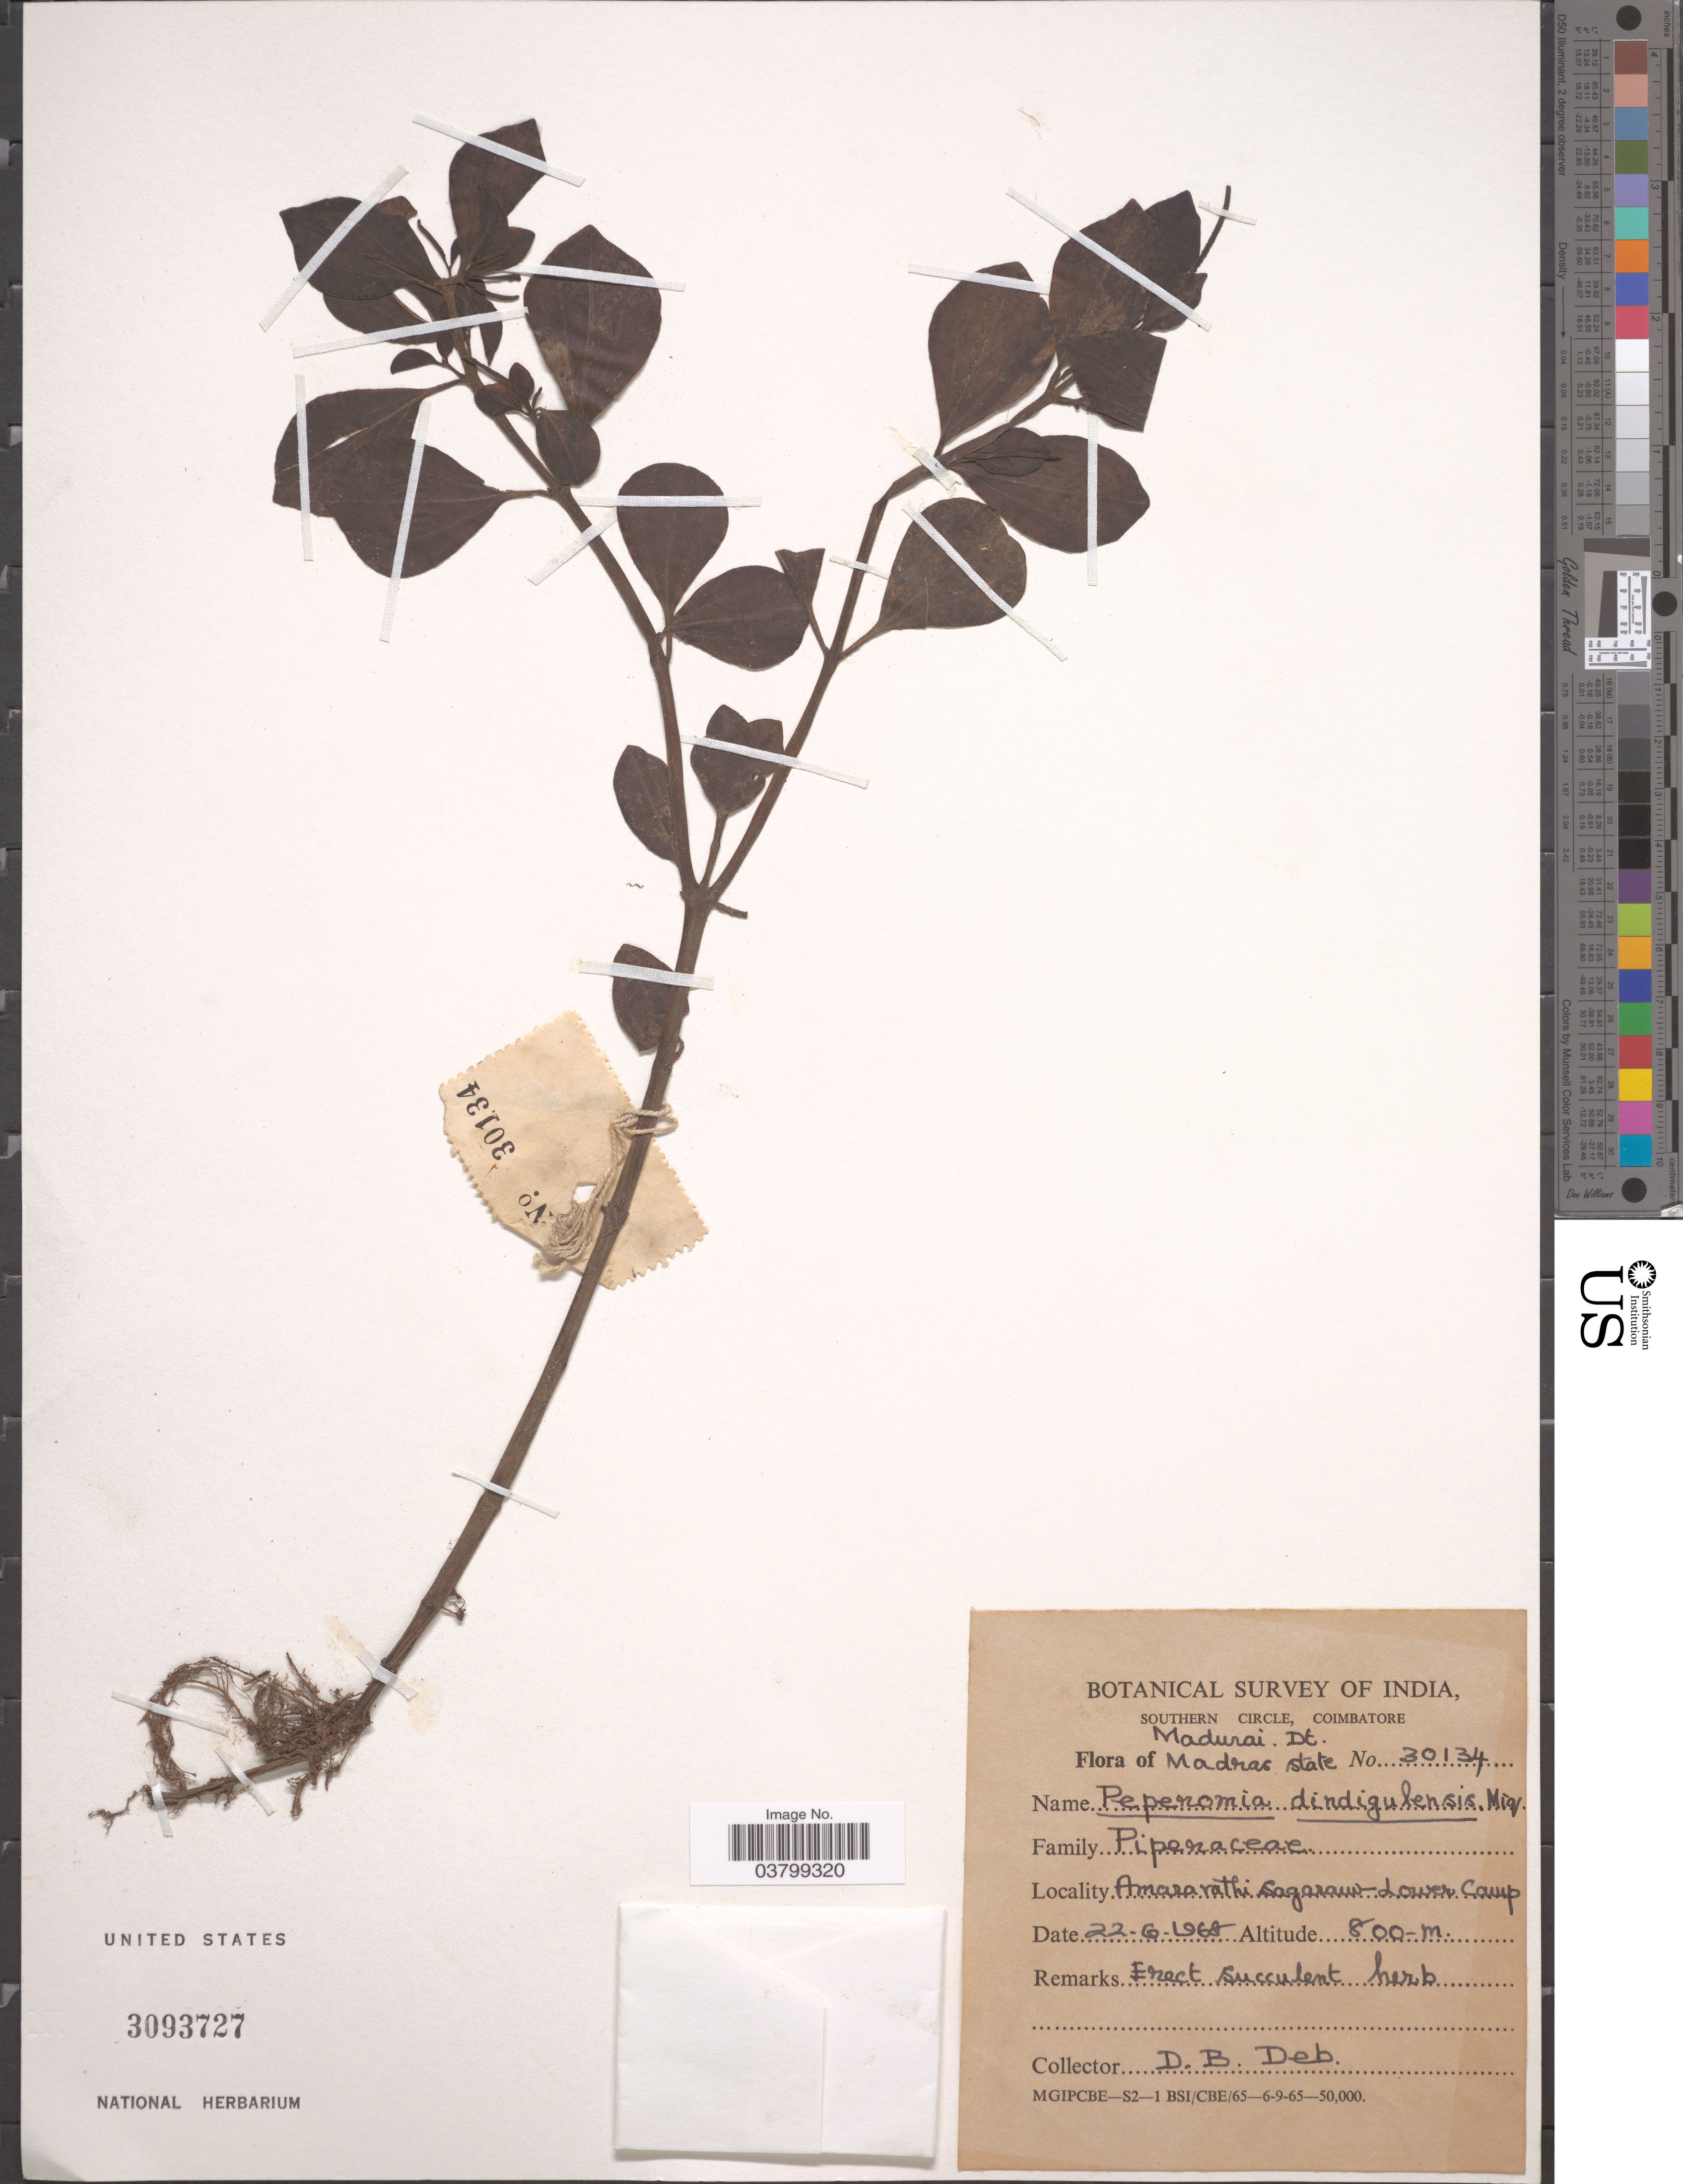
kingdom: Plantae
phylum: Tracheophyta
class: Magnoliopsida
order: Piperales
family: Piperaceae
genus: Peperomia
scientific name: Peperomia dindygulensis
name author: Miq.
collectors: D. Deb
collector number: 30134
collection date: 1968-06-22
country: India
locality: Madurai. Dt. Madras State. Amaravathi Sagaraw- Lower Camp.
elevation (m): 800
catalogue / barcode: US 3093727